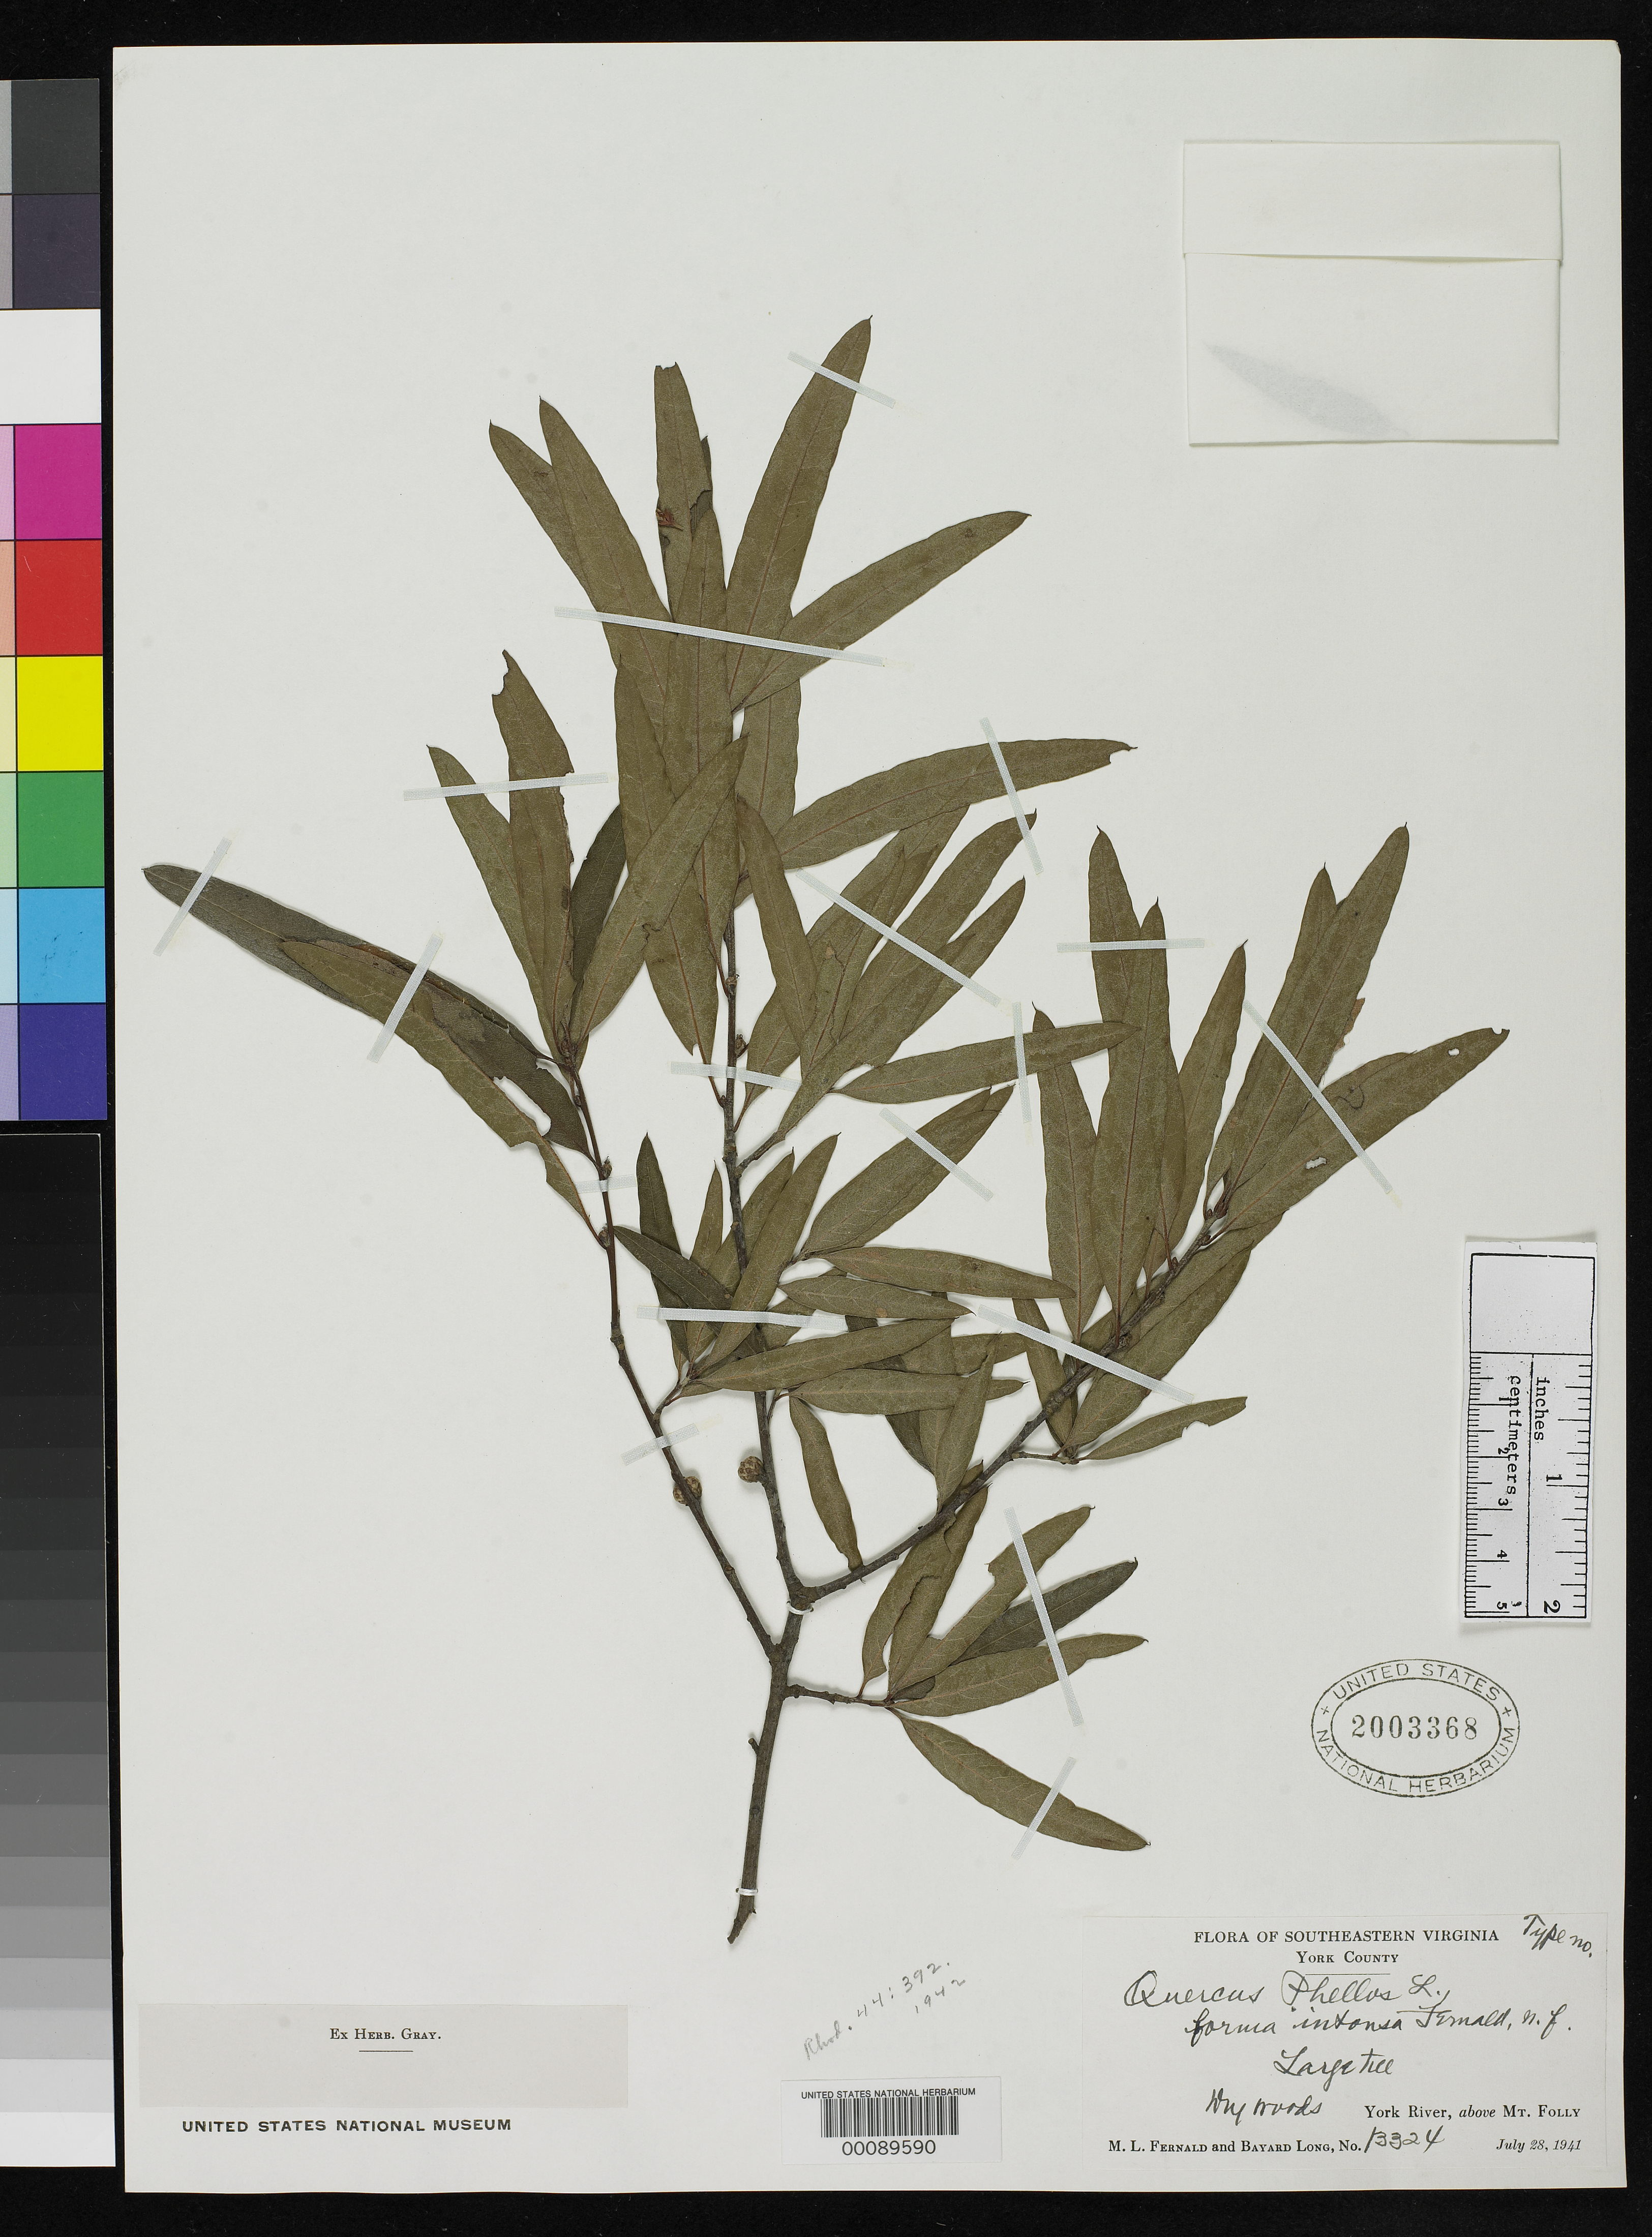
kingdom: Plantae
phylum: Tracheophyta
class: Magnoliopsida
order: Fagales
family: Fagaceae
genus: Quercus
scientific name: Quercus phellos f. intonsa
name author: Fernald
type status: Isotype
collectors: M. L. Fernald & B. H. Long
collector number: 13324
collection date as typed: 28 Jul 1941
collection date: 1941-07-28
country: United States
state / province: Virginia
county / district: York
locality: York River, above Mt. Folly.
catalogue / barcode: US 2003368